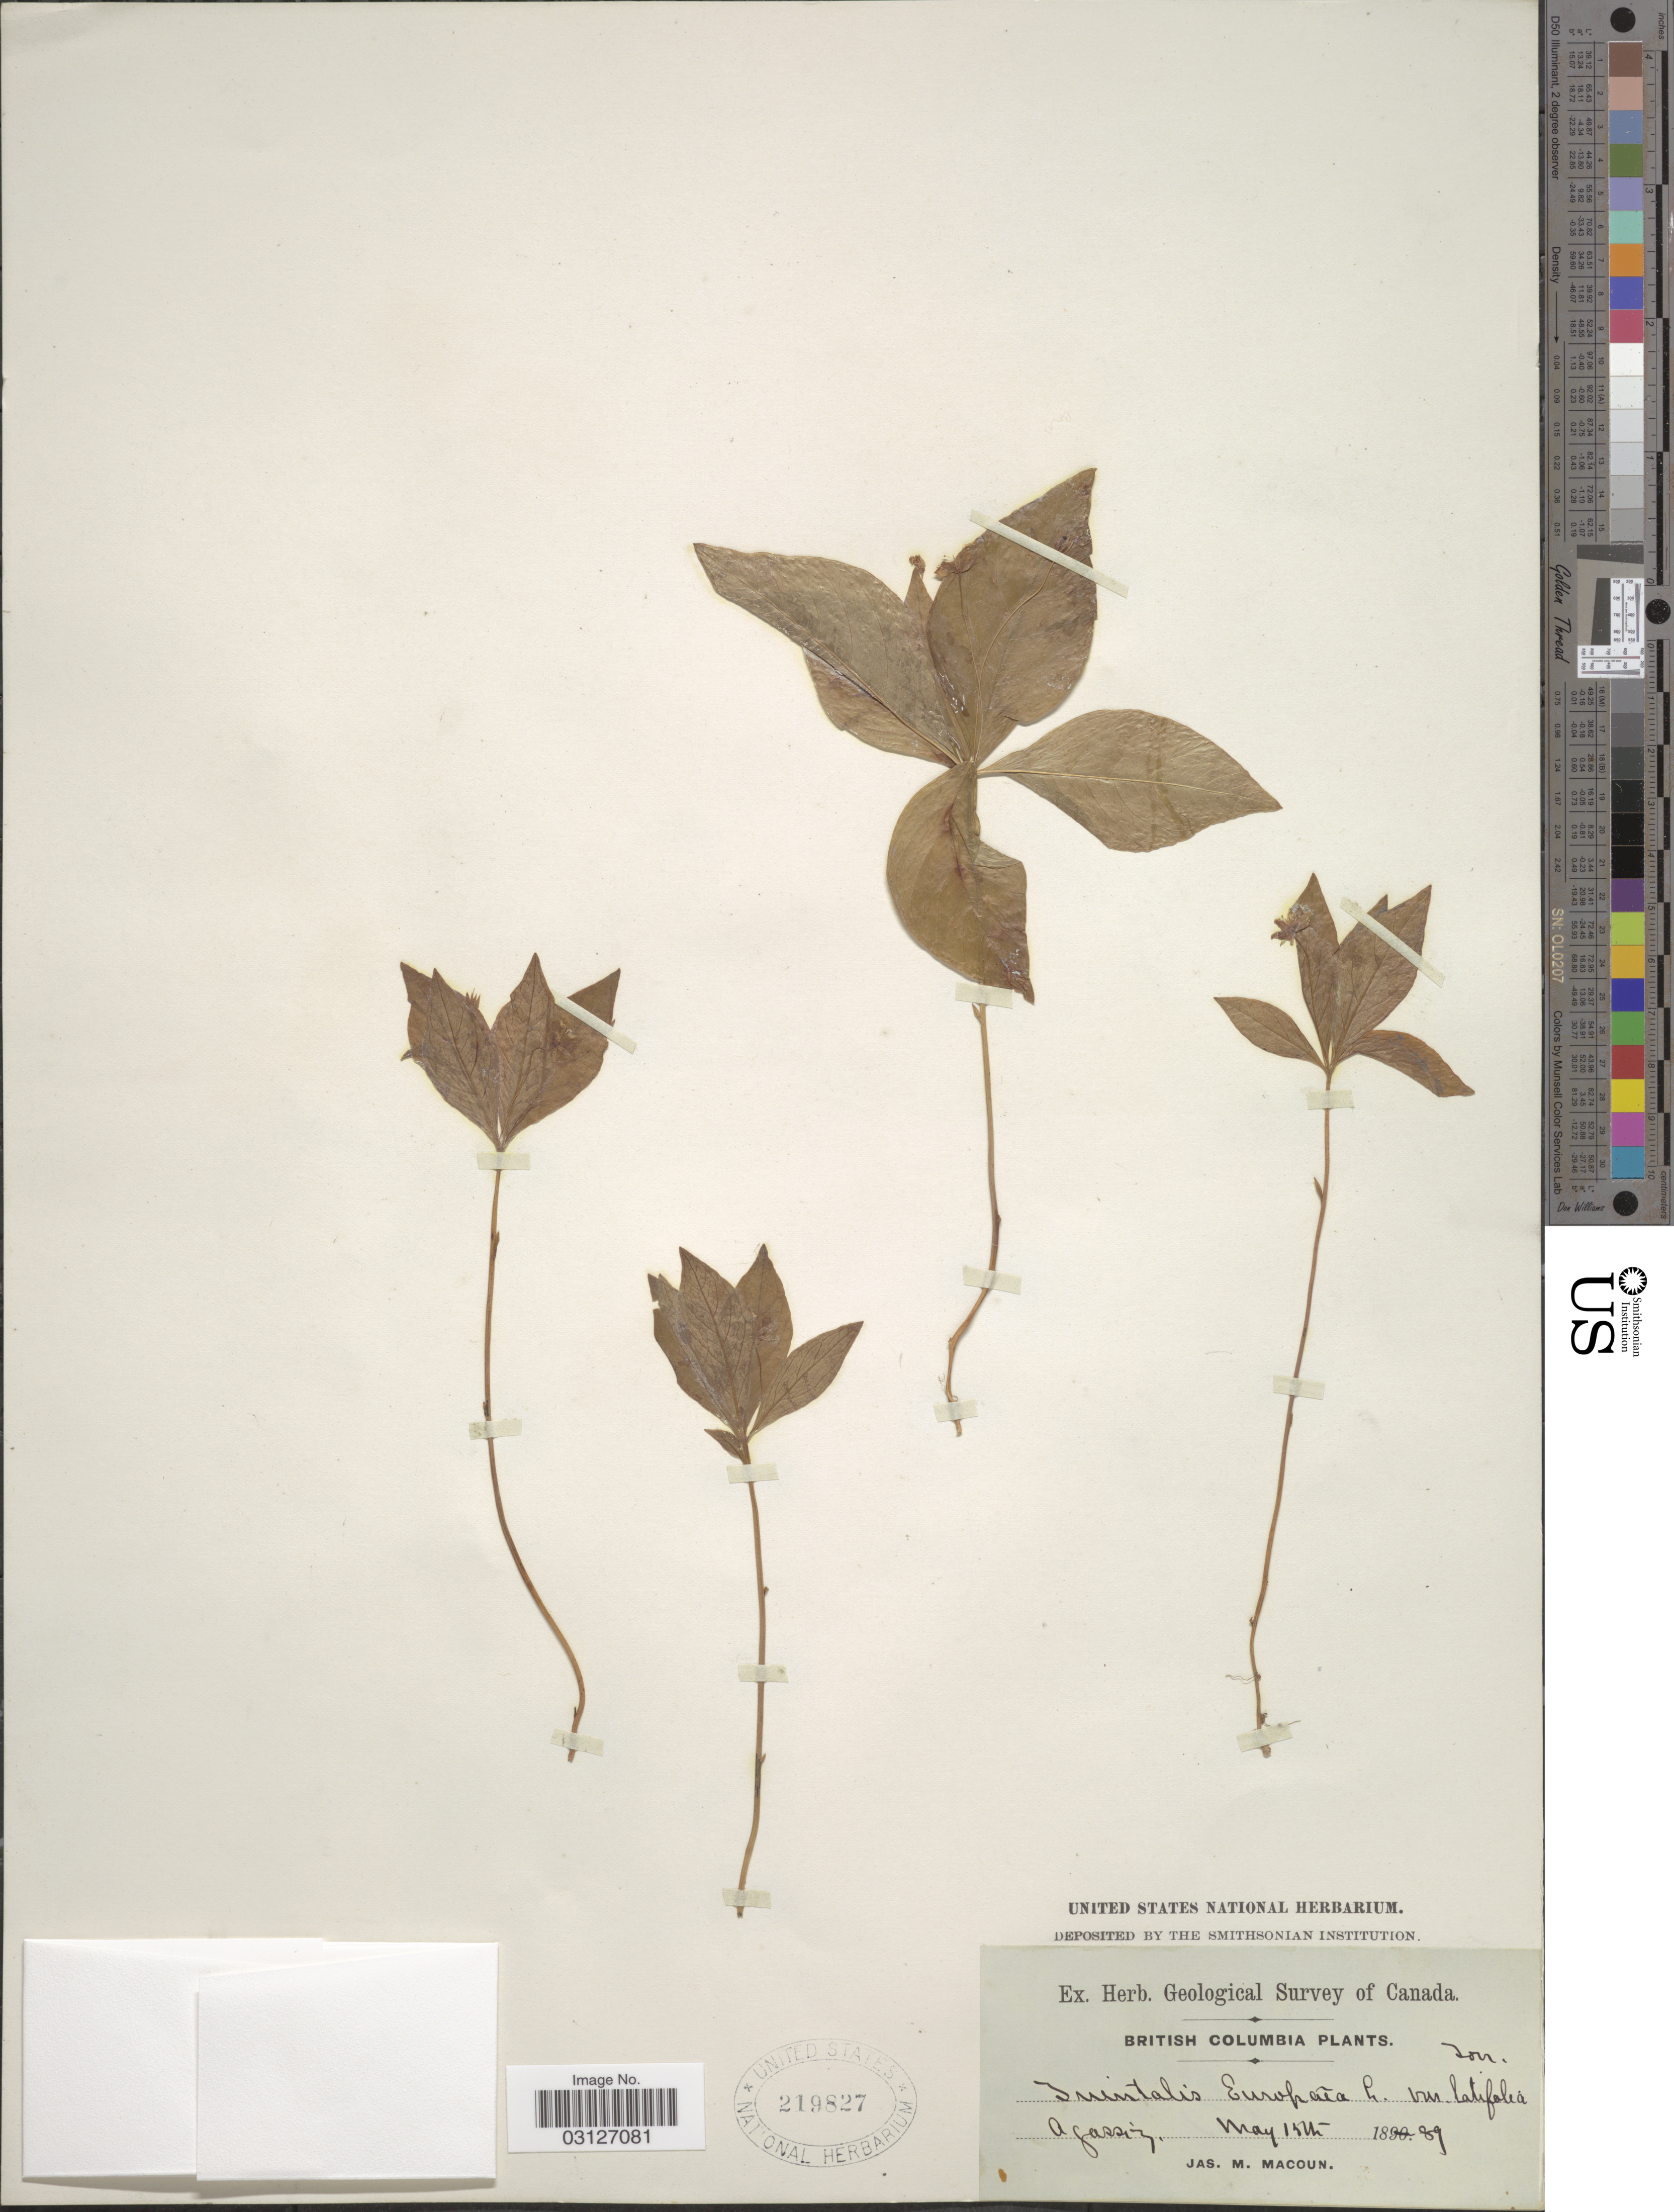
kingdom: Plantae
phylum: Tracheophyta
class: Magnoliopsida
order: Ericales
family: Primulaceae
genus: Trientalis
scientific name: Trientalis latifolia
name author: Hook.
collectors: J. M. Macoun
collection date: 1889-05-15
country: Canada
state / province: British Columbia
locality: Agassiz.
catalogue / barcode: US 219827